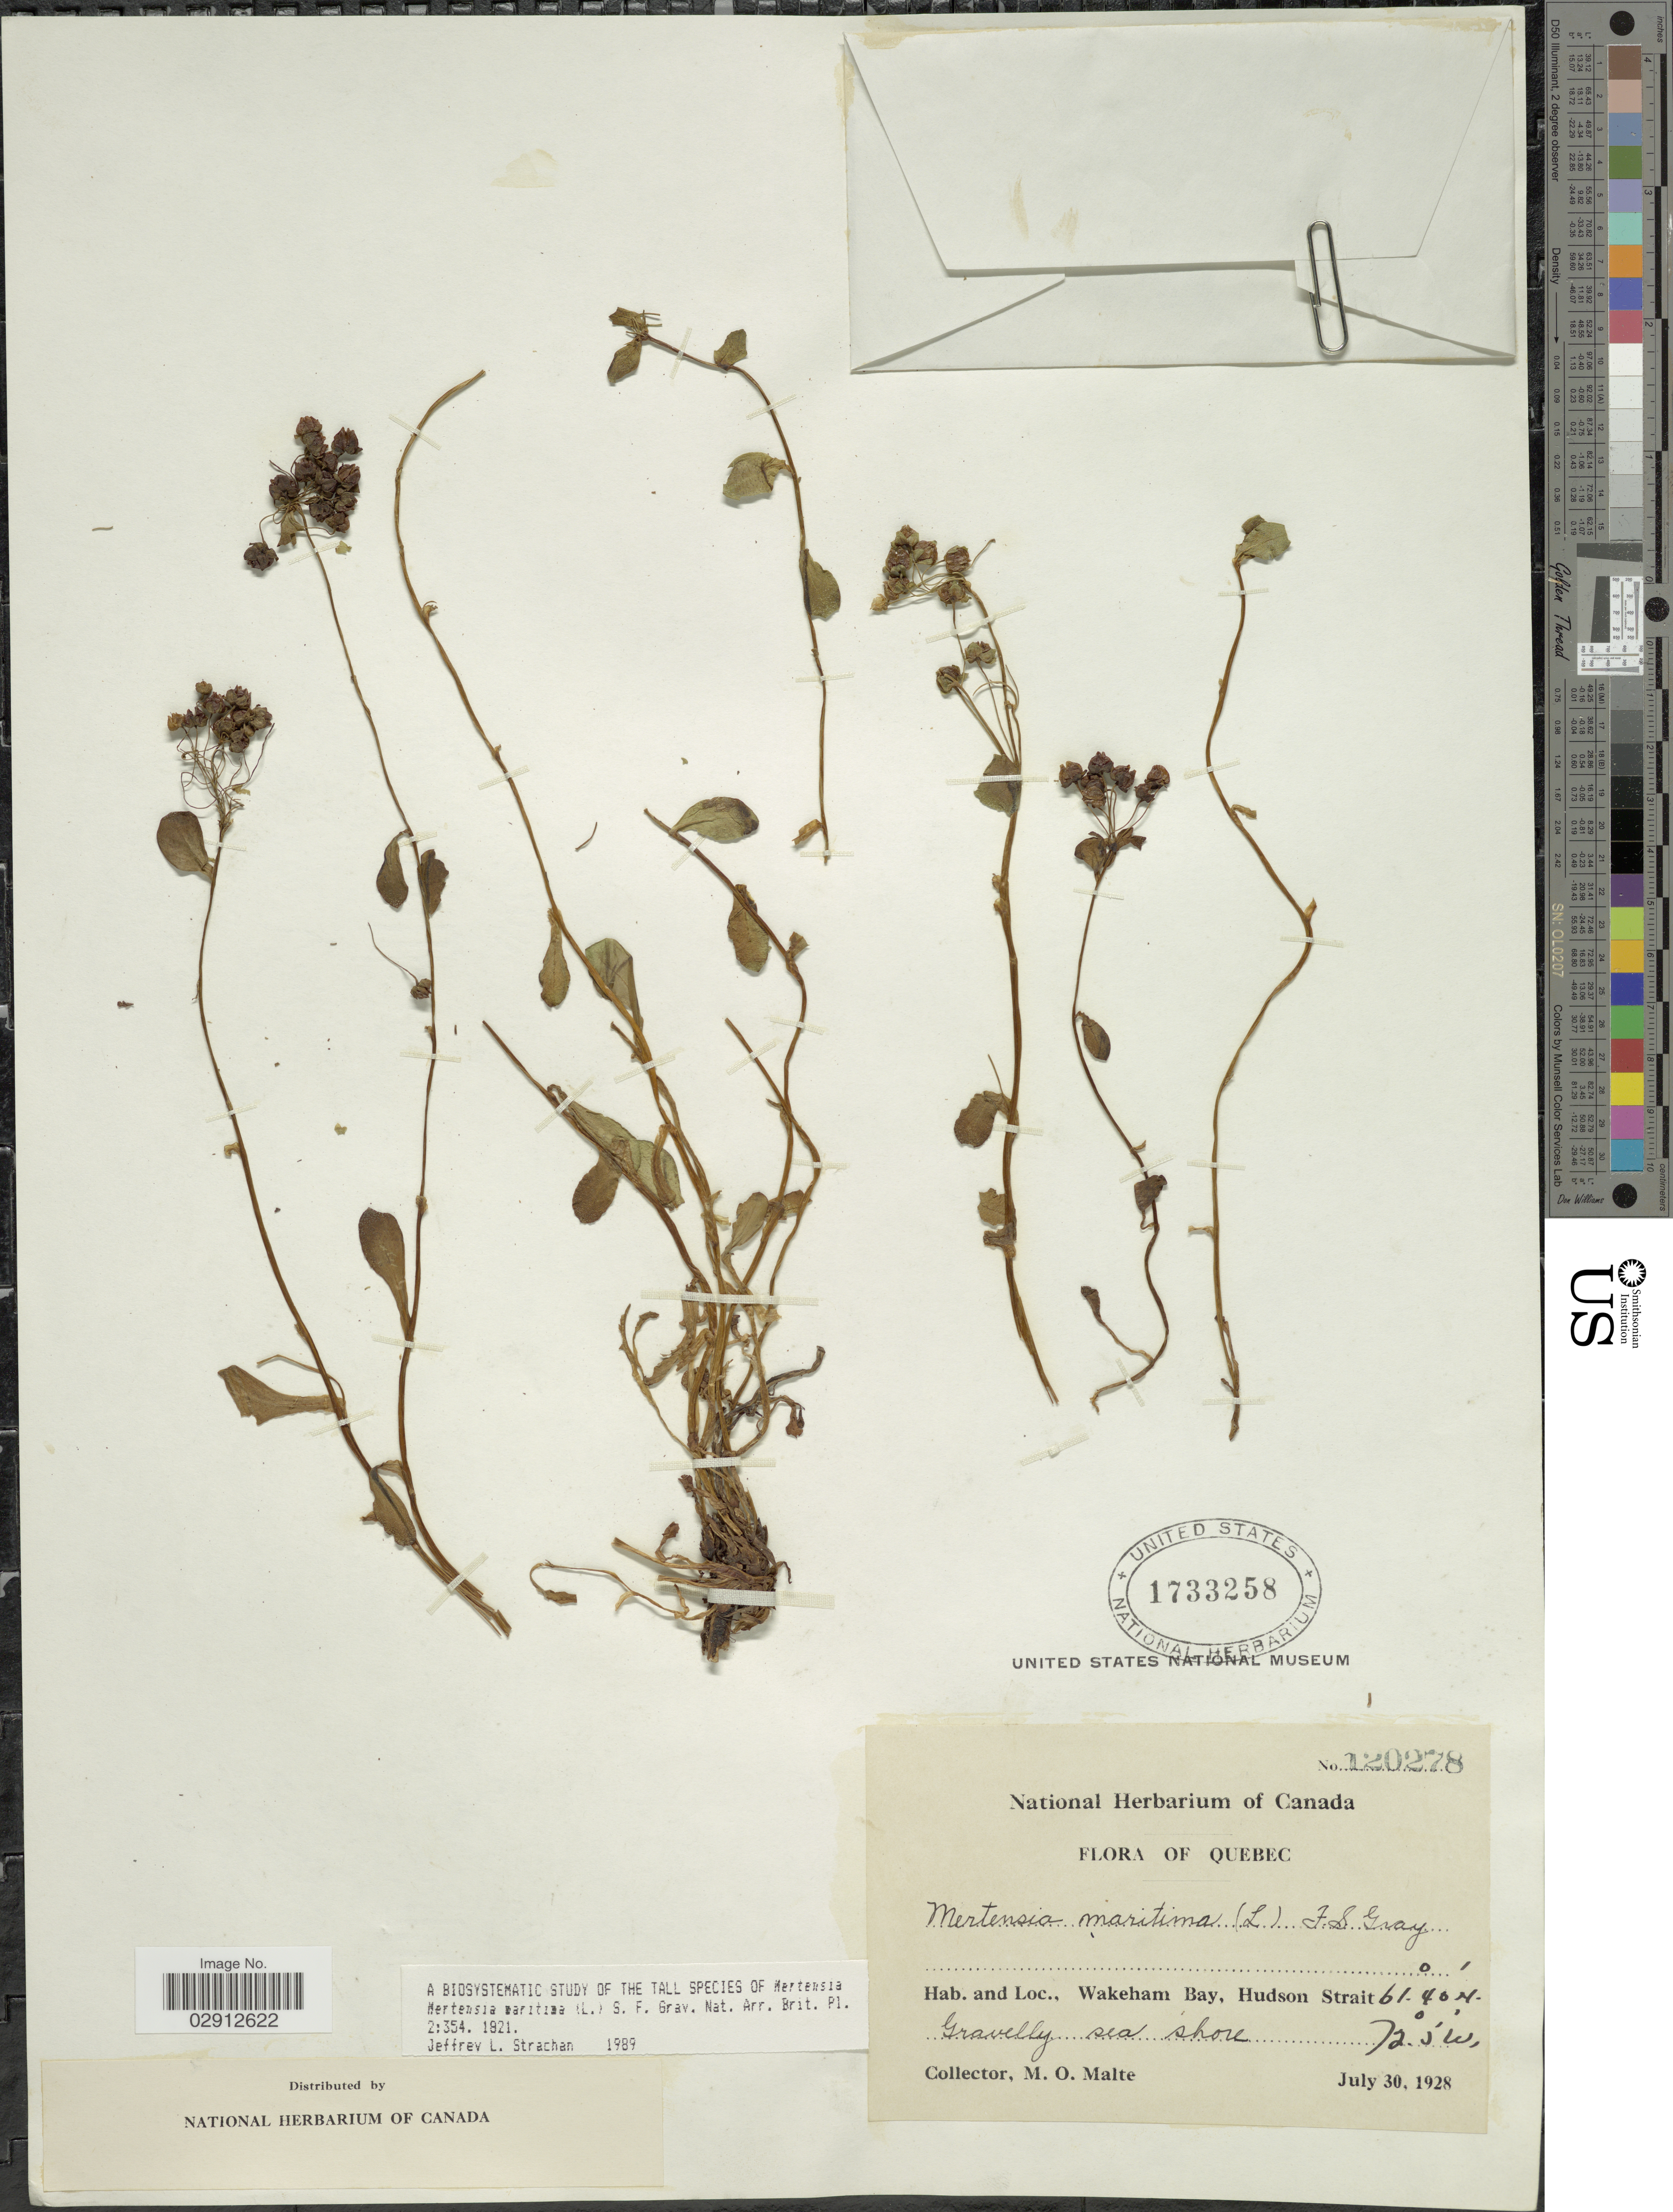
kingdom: Plantae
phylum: Tracheophyta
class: Magnoliopsida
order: Boraginales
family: Boraginaceae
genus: Mertensia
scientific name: Mertensia maritima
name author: (L.) S.F. Gray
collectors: M. O. Malte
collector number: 120278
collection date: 1928-07-30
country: Canada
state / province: Quebec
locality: Wakeham Bay, Hudson Strait.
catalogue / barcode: US 1733258